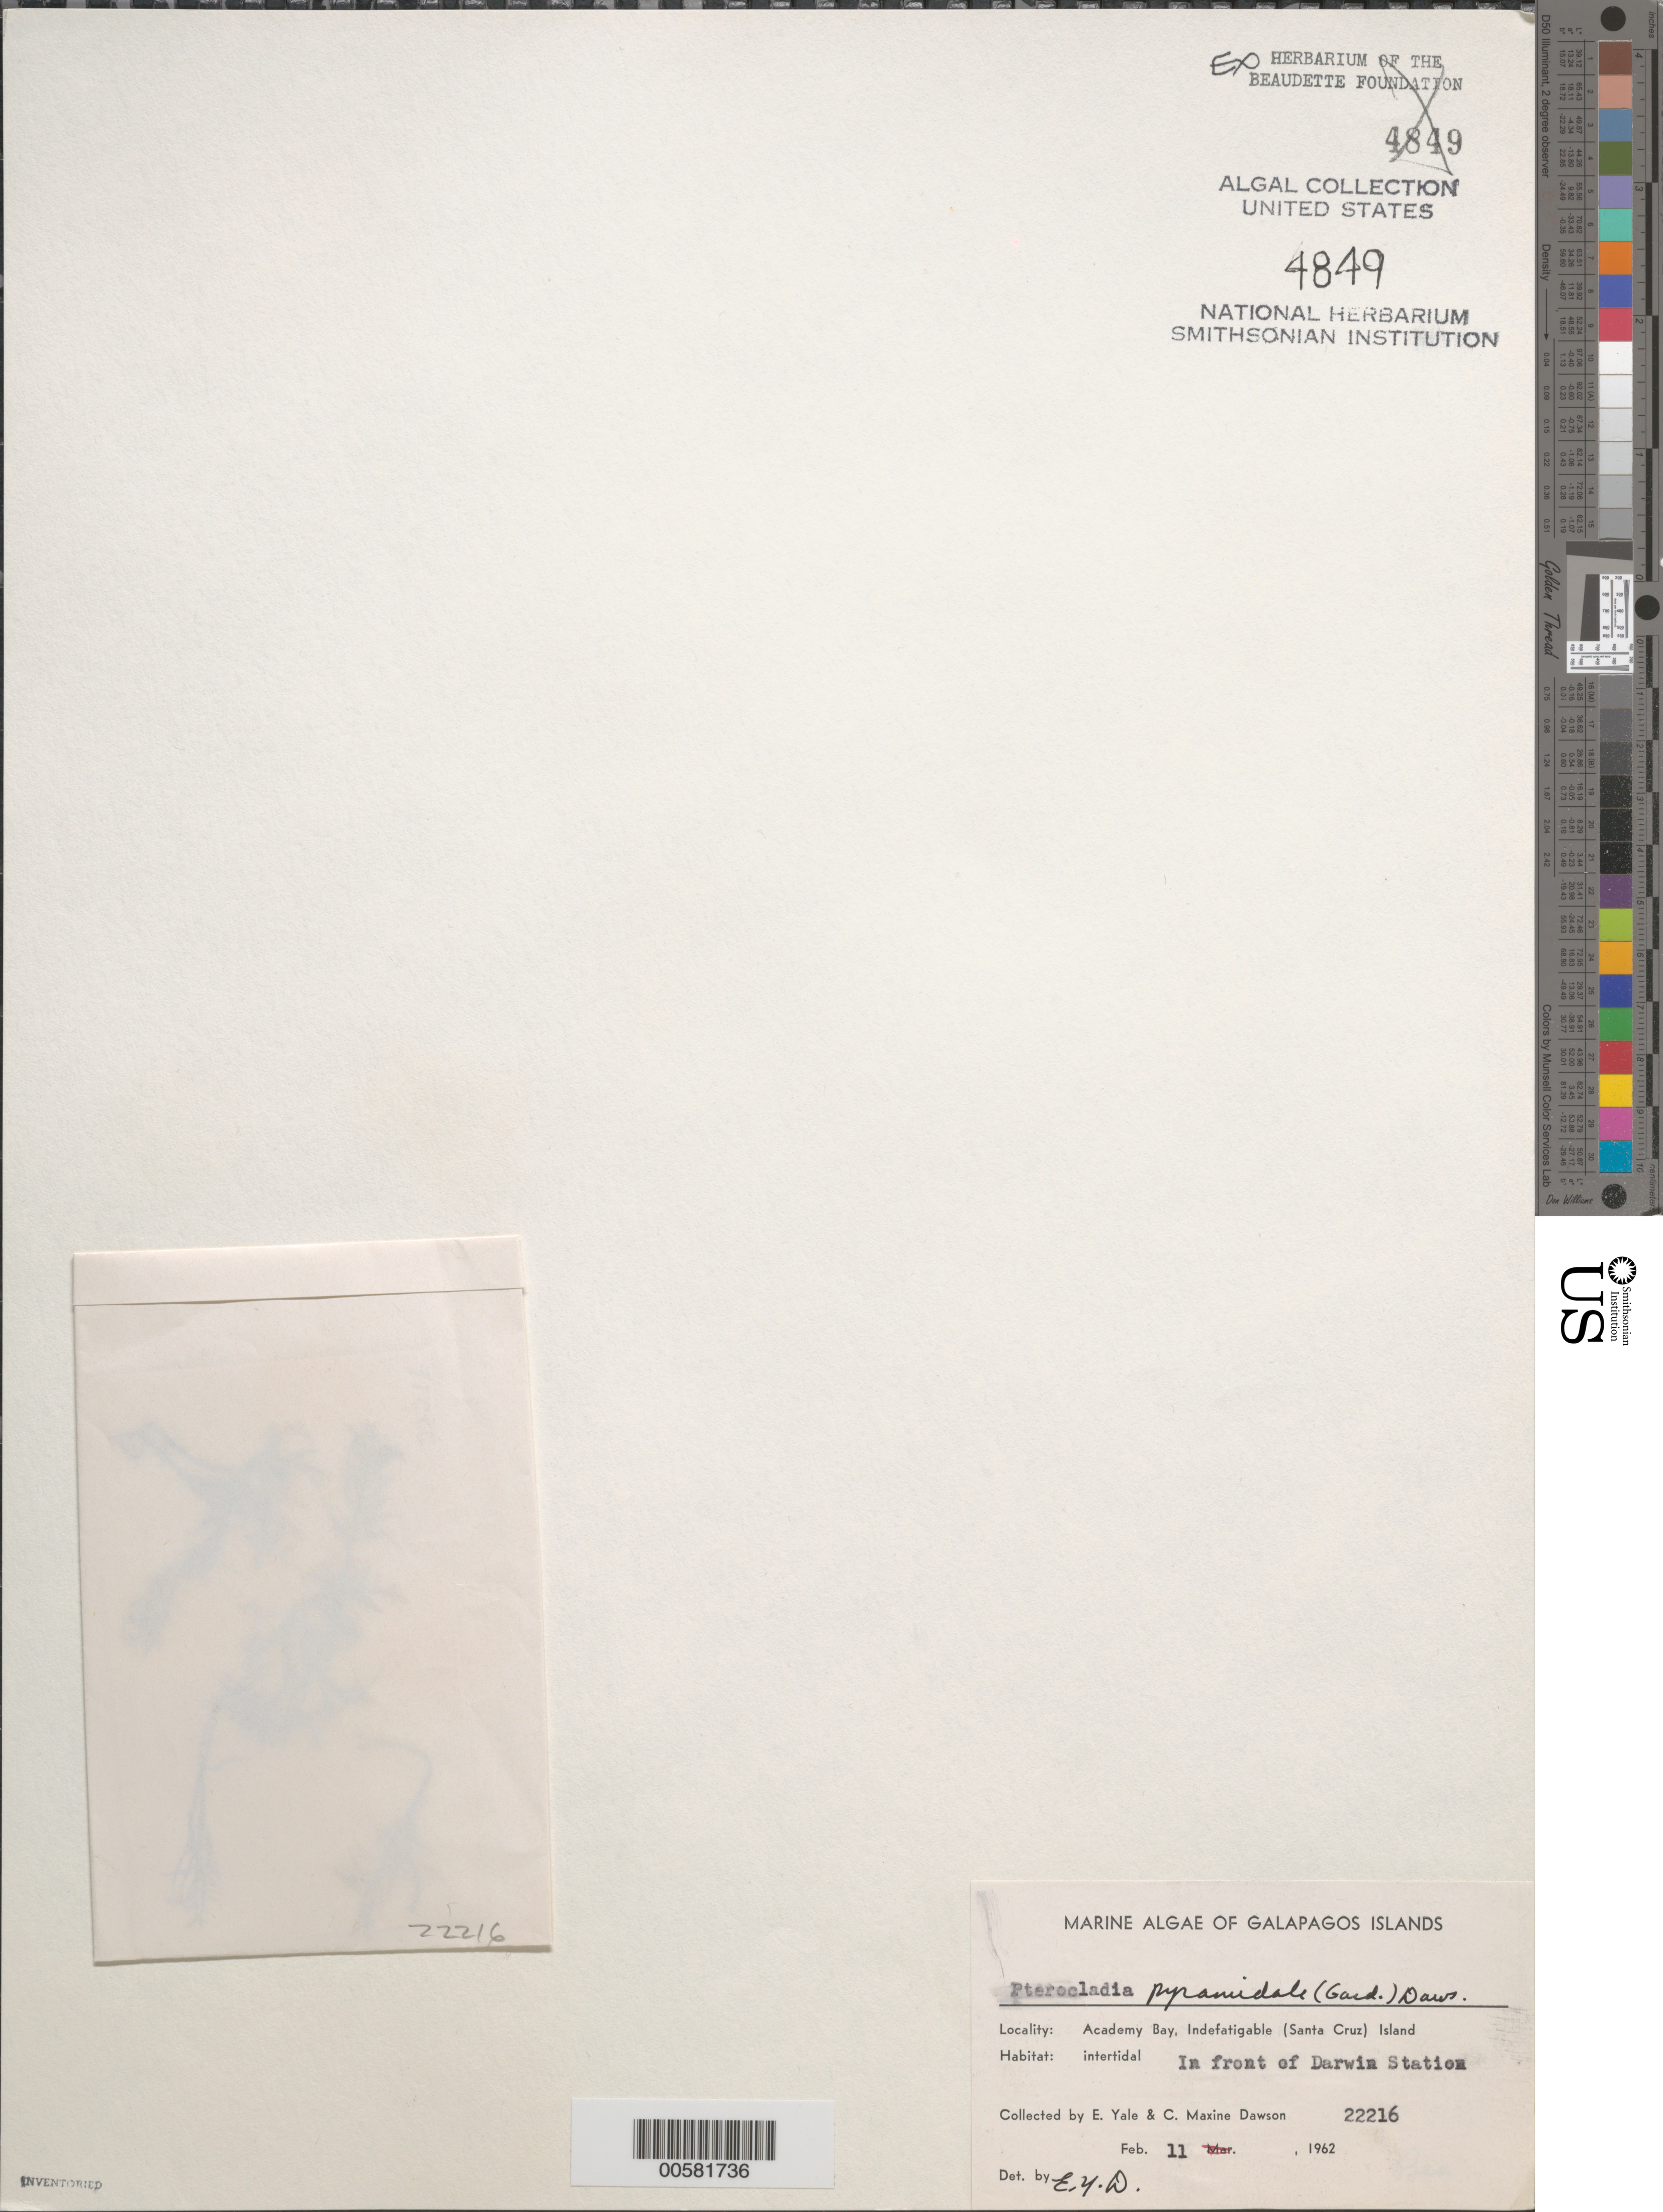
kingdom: Plantae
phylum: Rhodophyta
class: Florideophyceae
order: Gelidiales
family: Pterocladiaceae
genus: Pterocladiella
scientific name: Pterocladiella capillacea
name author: (S.G. Gmel.) Santelices & Hommers.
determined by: Algae name updating Project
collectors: E. Y. Dawson & C. M. Dawson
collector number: EYD 22216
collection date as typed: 11 Feb 1962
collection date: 1962-02-11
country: Ecuador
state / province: Colón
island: Santa Cruz [Indefatigable, Chaves]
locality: Academy Bay, Darwin Station shore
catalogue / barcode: US 4849